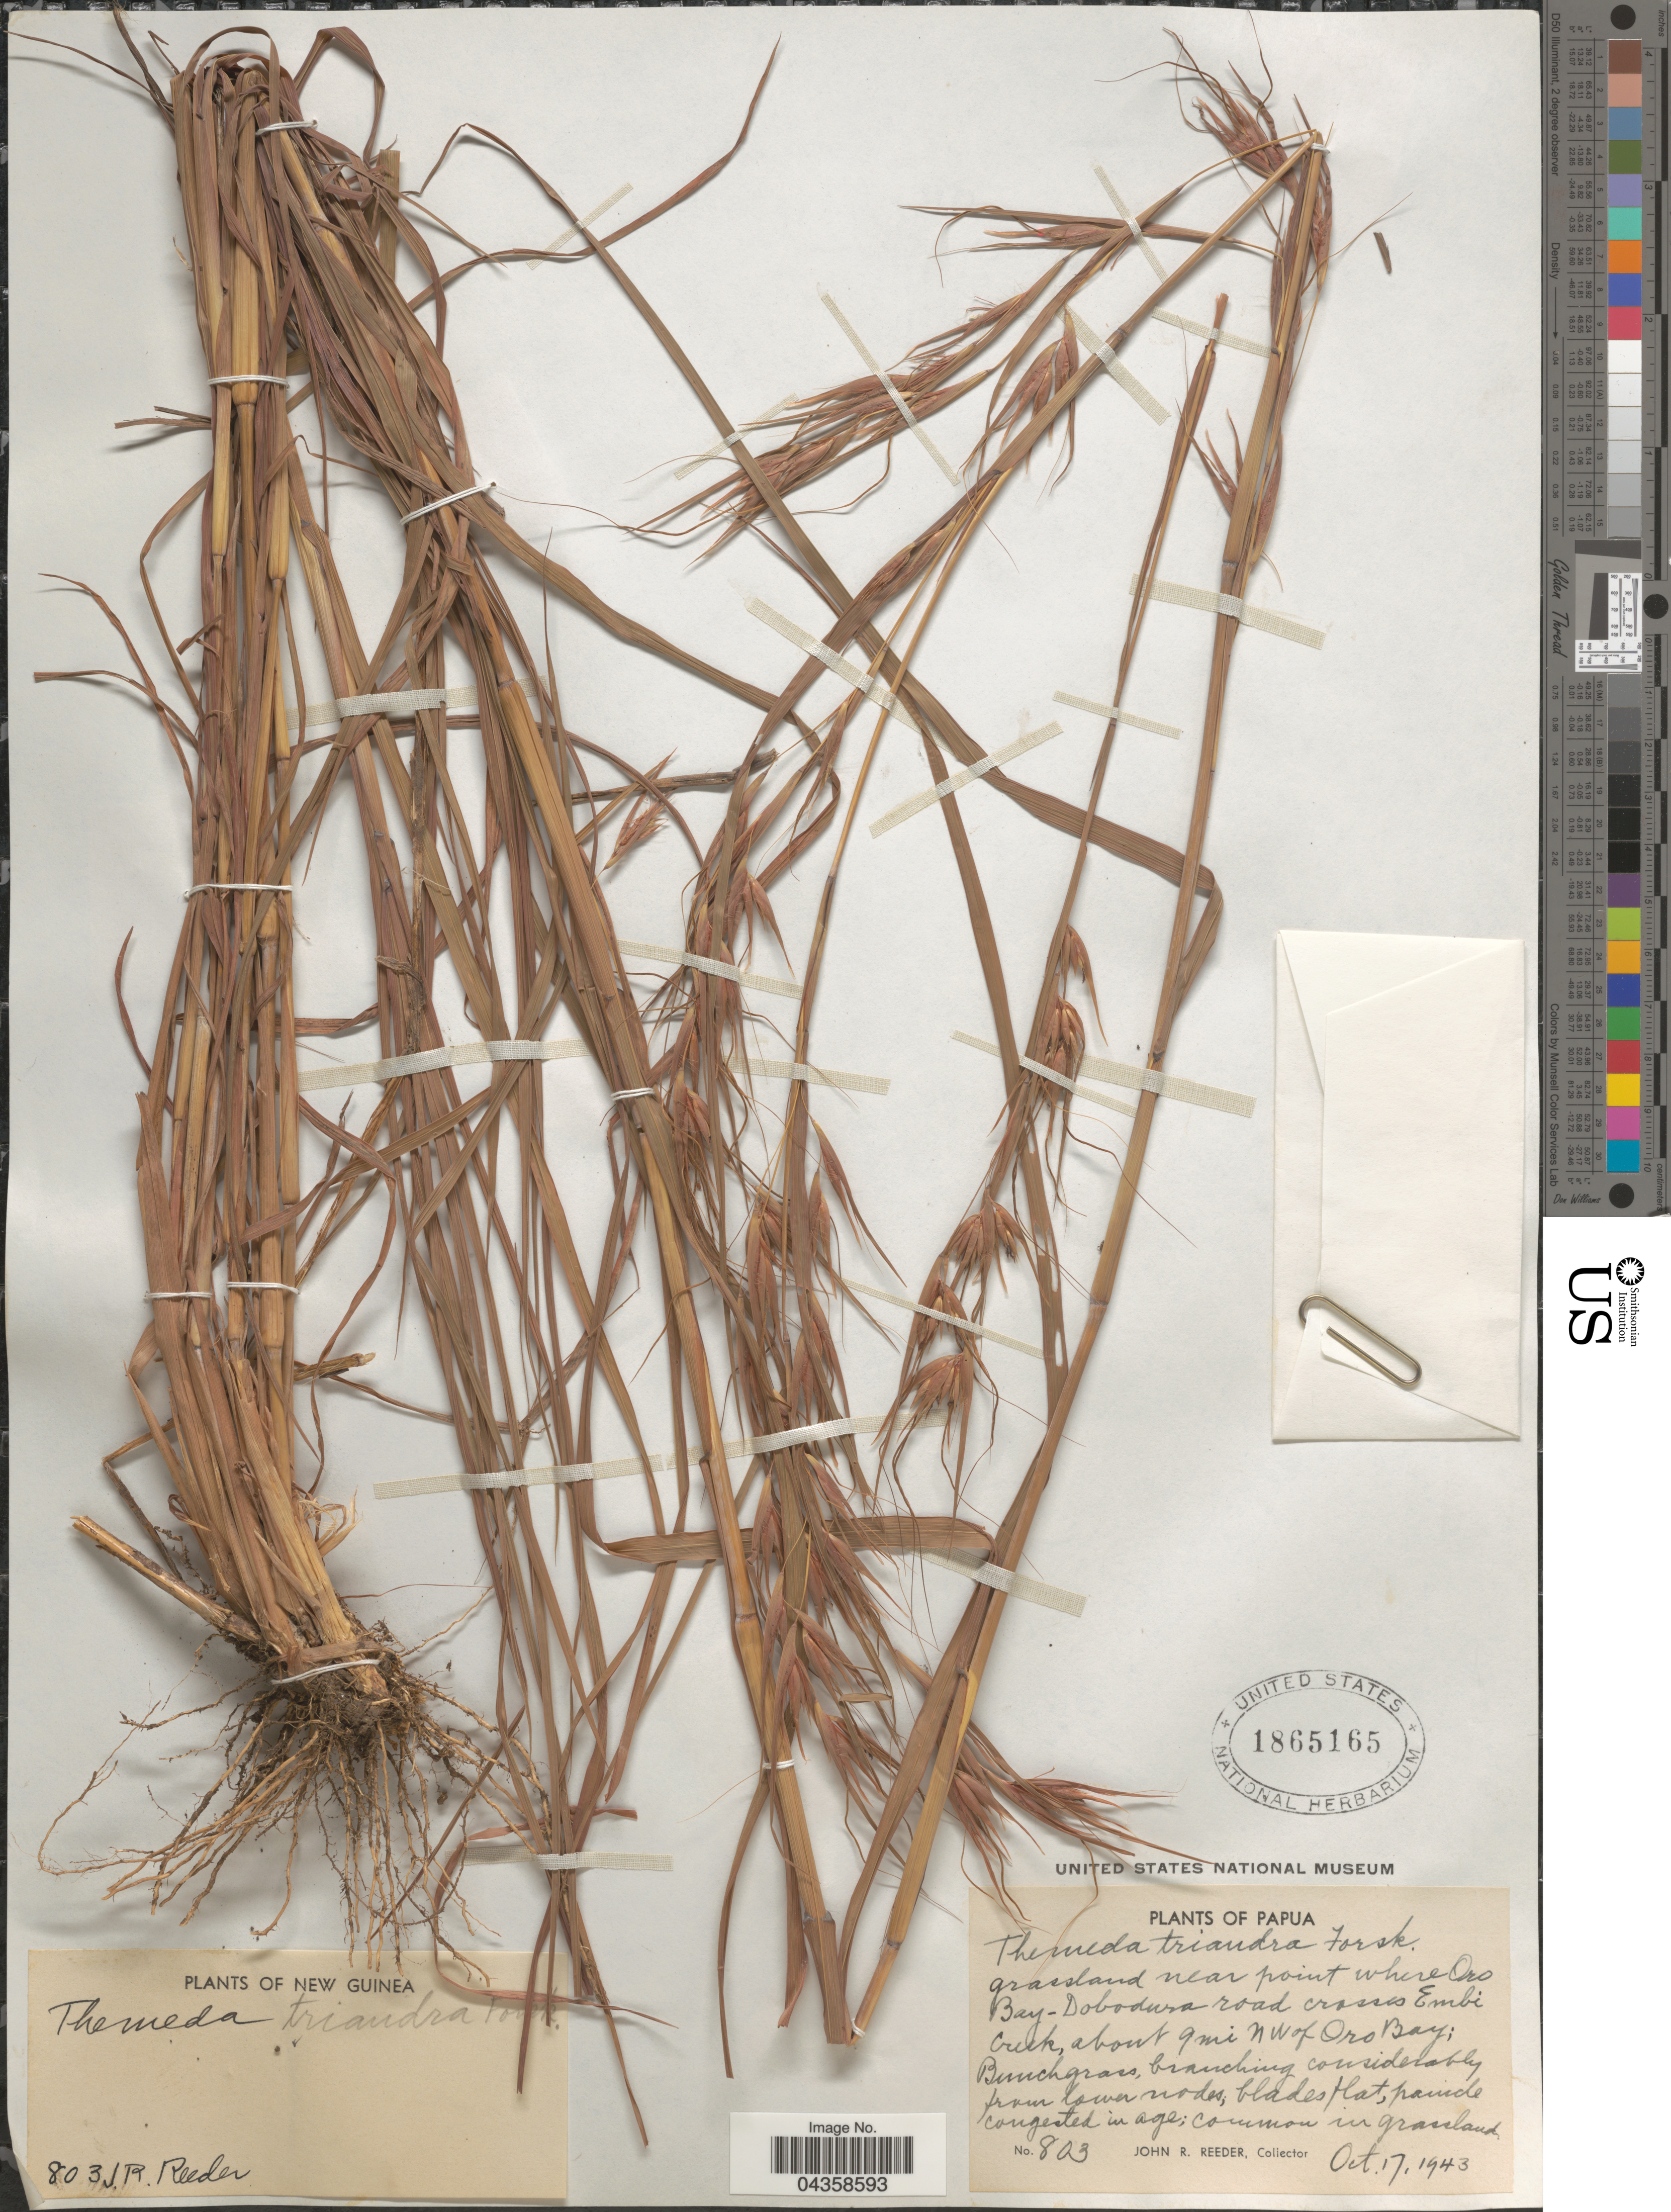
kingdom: Plantae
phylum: Tracheophyta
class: Liliopsida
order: Poales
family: Poaceae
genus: Themeda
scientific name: Themeda triandra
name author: Forssk.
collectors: J. R. Reeder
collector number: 803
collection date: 1943-10-17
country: Papua New Guinea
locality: New Guinea. Papua. Grassland near point where Oro Bay-Dobodura road crosses Embi Creek, about 9 mi N W of Oro Bay.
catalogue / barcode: US 1865165